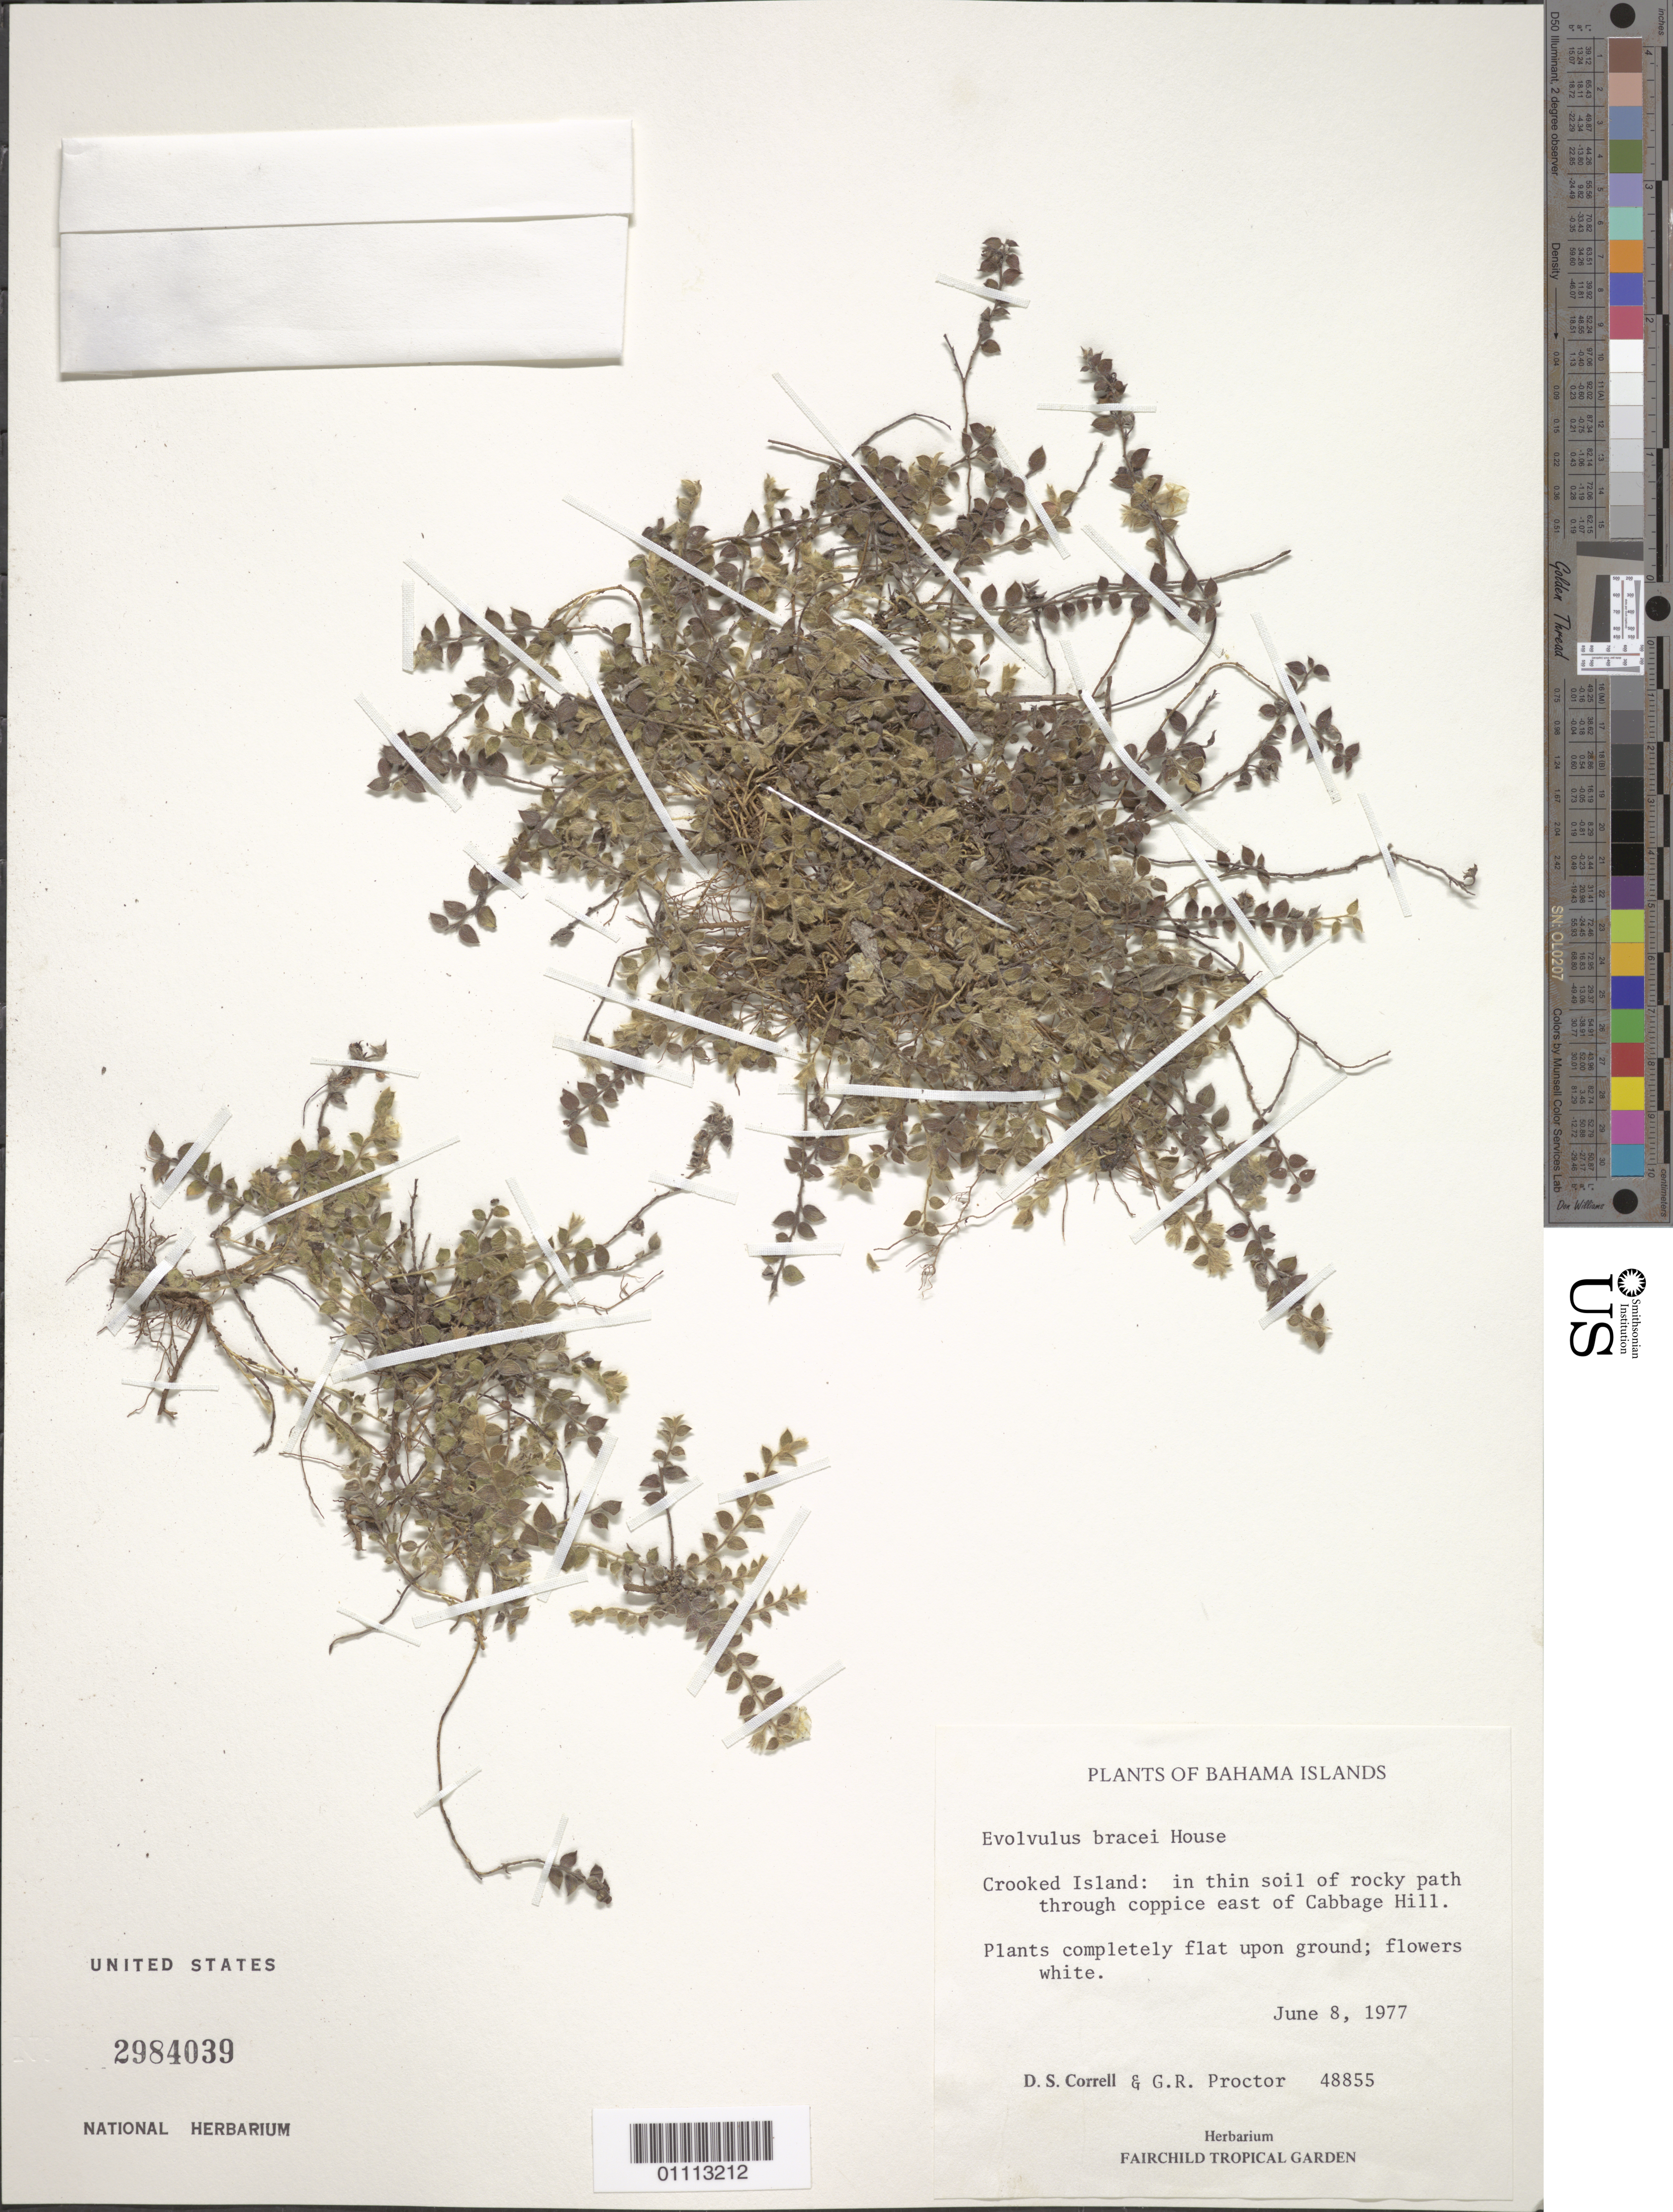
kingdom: Plantae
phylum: Tracheophyta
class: Magnoliopsida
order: Solanales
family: Convolvulaceae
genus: Evolvulus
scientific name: Evolvulus bracei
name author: House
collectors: D. S. Correll & G. R. Proctor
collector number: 48855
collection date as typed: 08 Jun 1977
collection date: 1977-06-08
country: Bahamas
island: Crooked I.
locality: In thin soil of rocky path through coppice E of Cabbage Hill.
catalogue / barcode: US 2984039